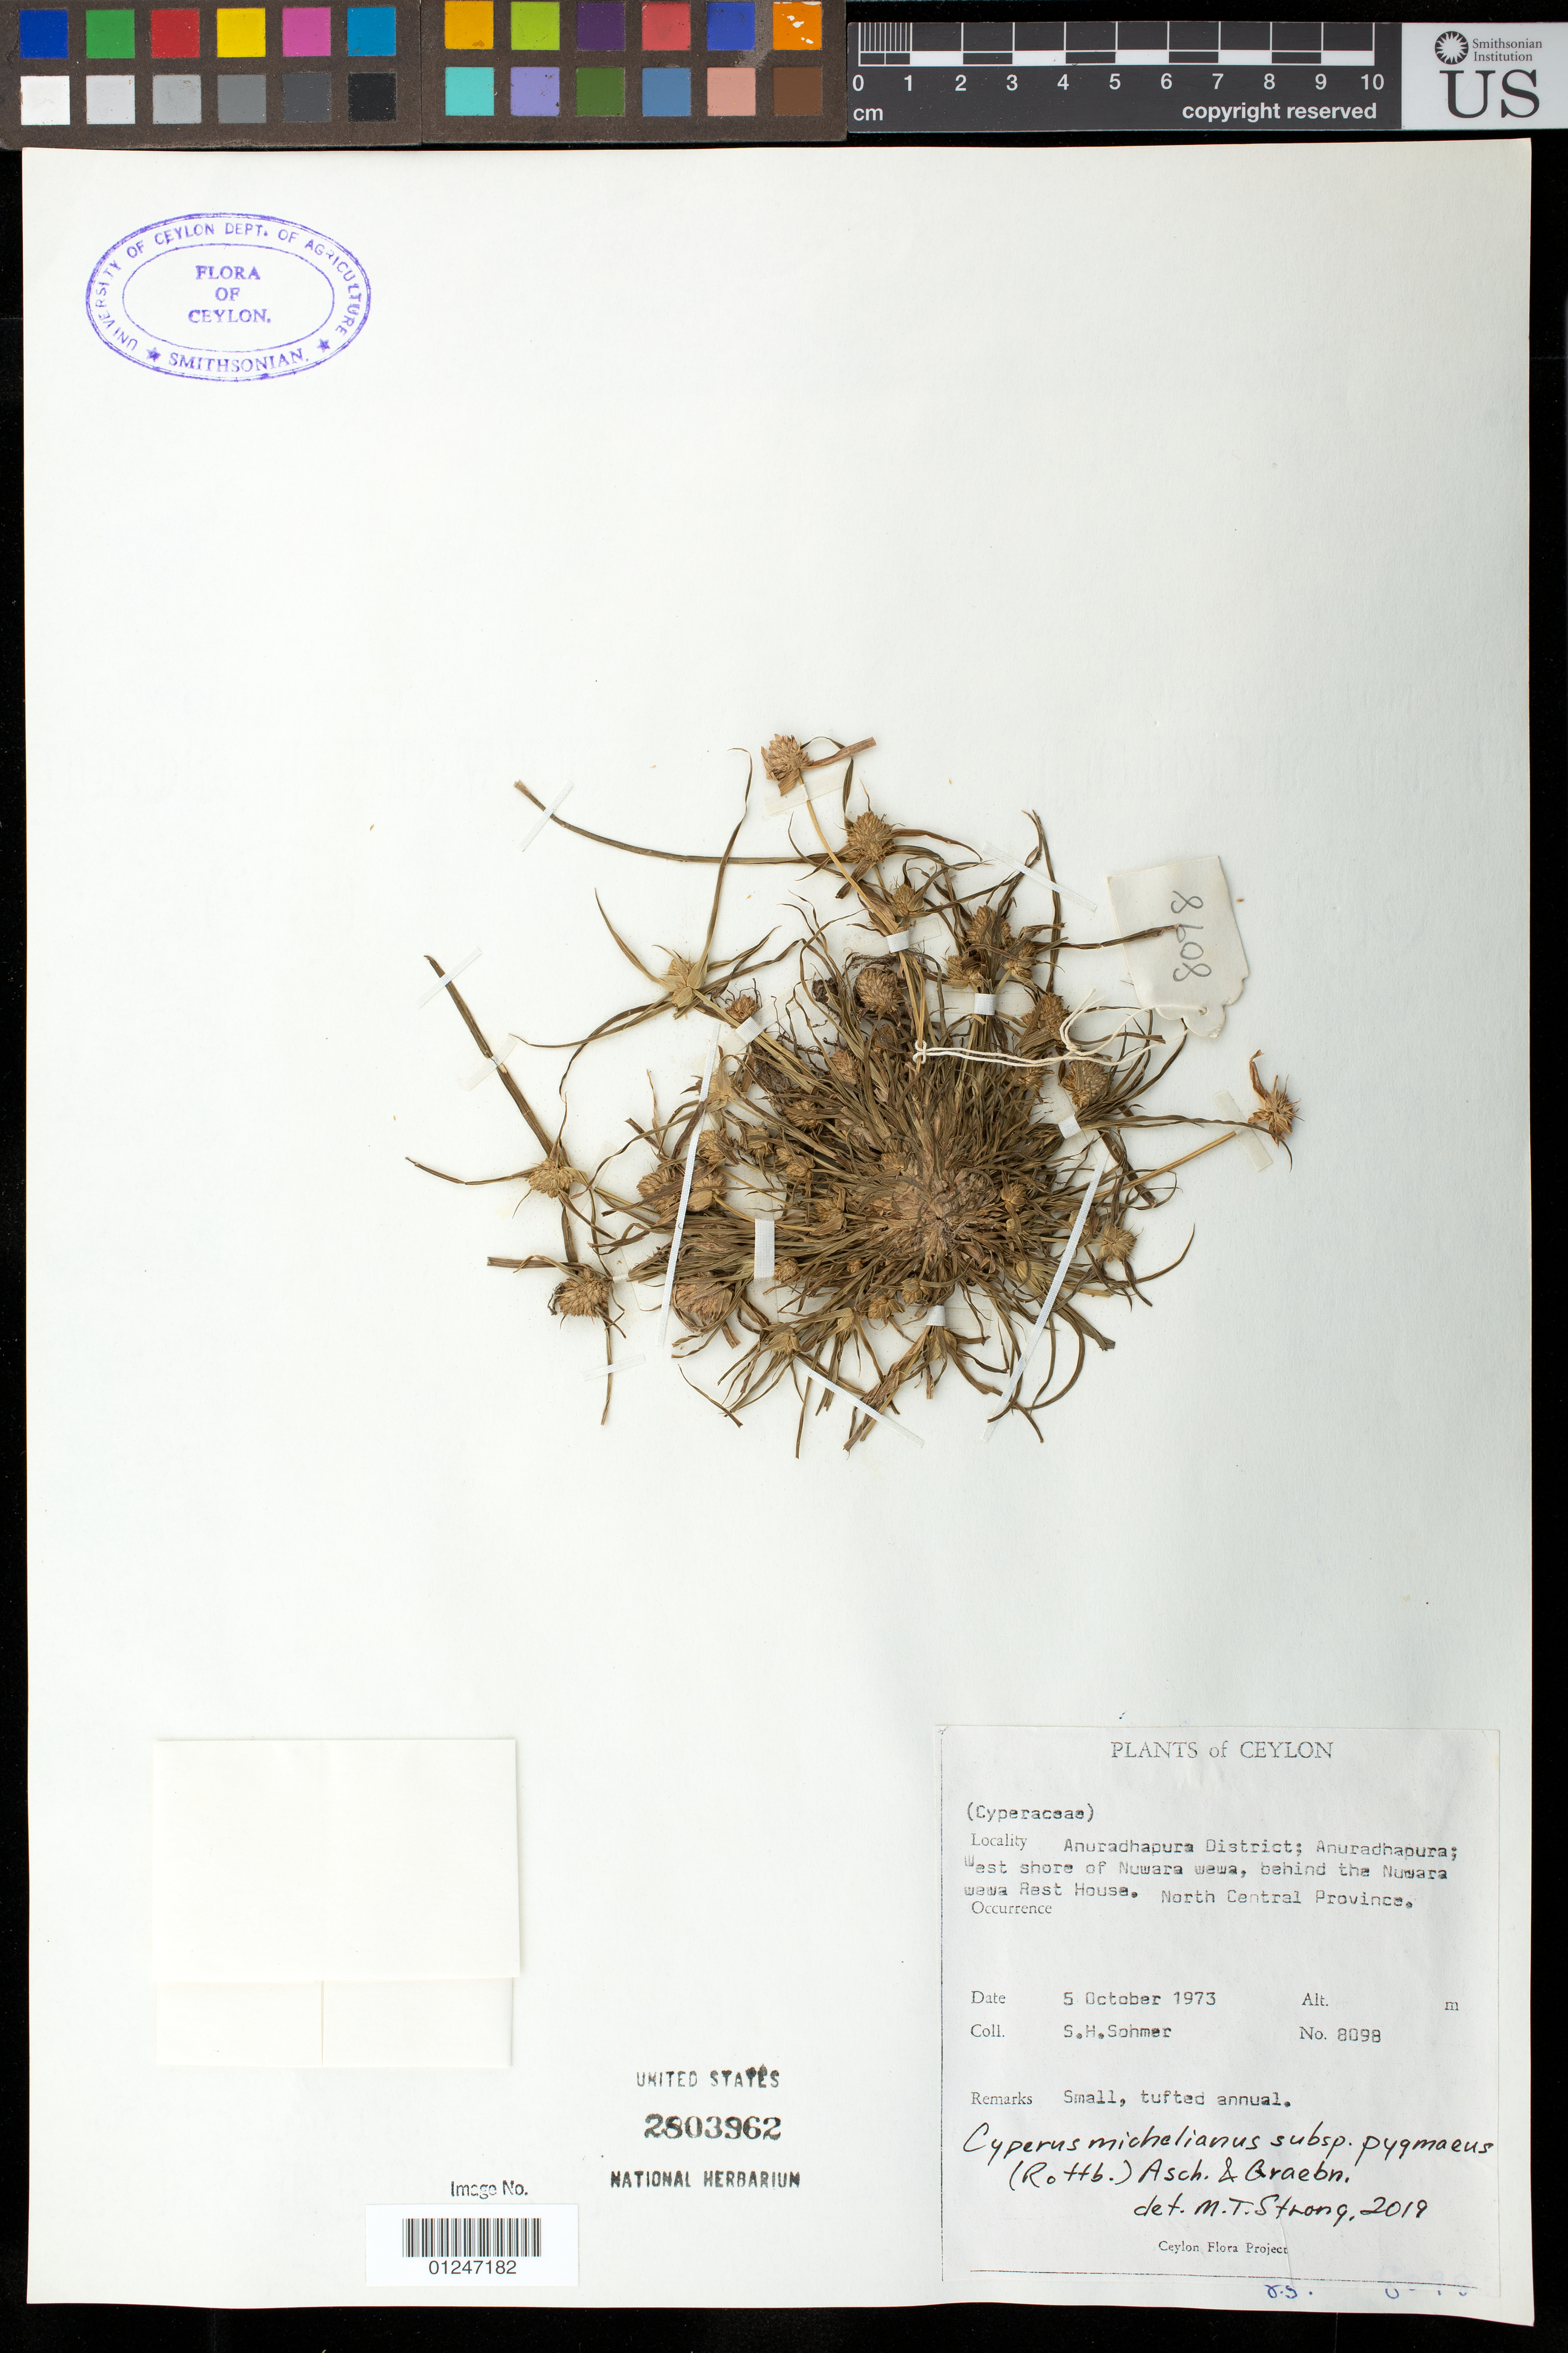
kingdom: Plantae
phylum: Tracheophyta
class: Liliopsida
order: Poales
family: Cyperaceae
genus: Cyperus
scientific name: Cyperus pygmaeus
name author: Rottb.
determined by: Strong, Mark T., (BOT), Smithsonian Institution - National Museum of Natural History (UNITED STATES)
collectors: S. H. Sohmer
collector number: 8098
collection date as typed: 05 Oct 1973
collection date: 1973-10-05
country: Sri Lanka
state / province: North Central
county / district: Anuradhapura Dist.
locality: Anuradhapura; w shore of nuwara wawa behind the nuwara wawa rest house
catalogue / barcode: US 2803962